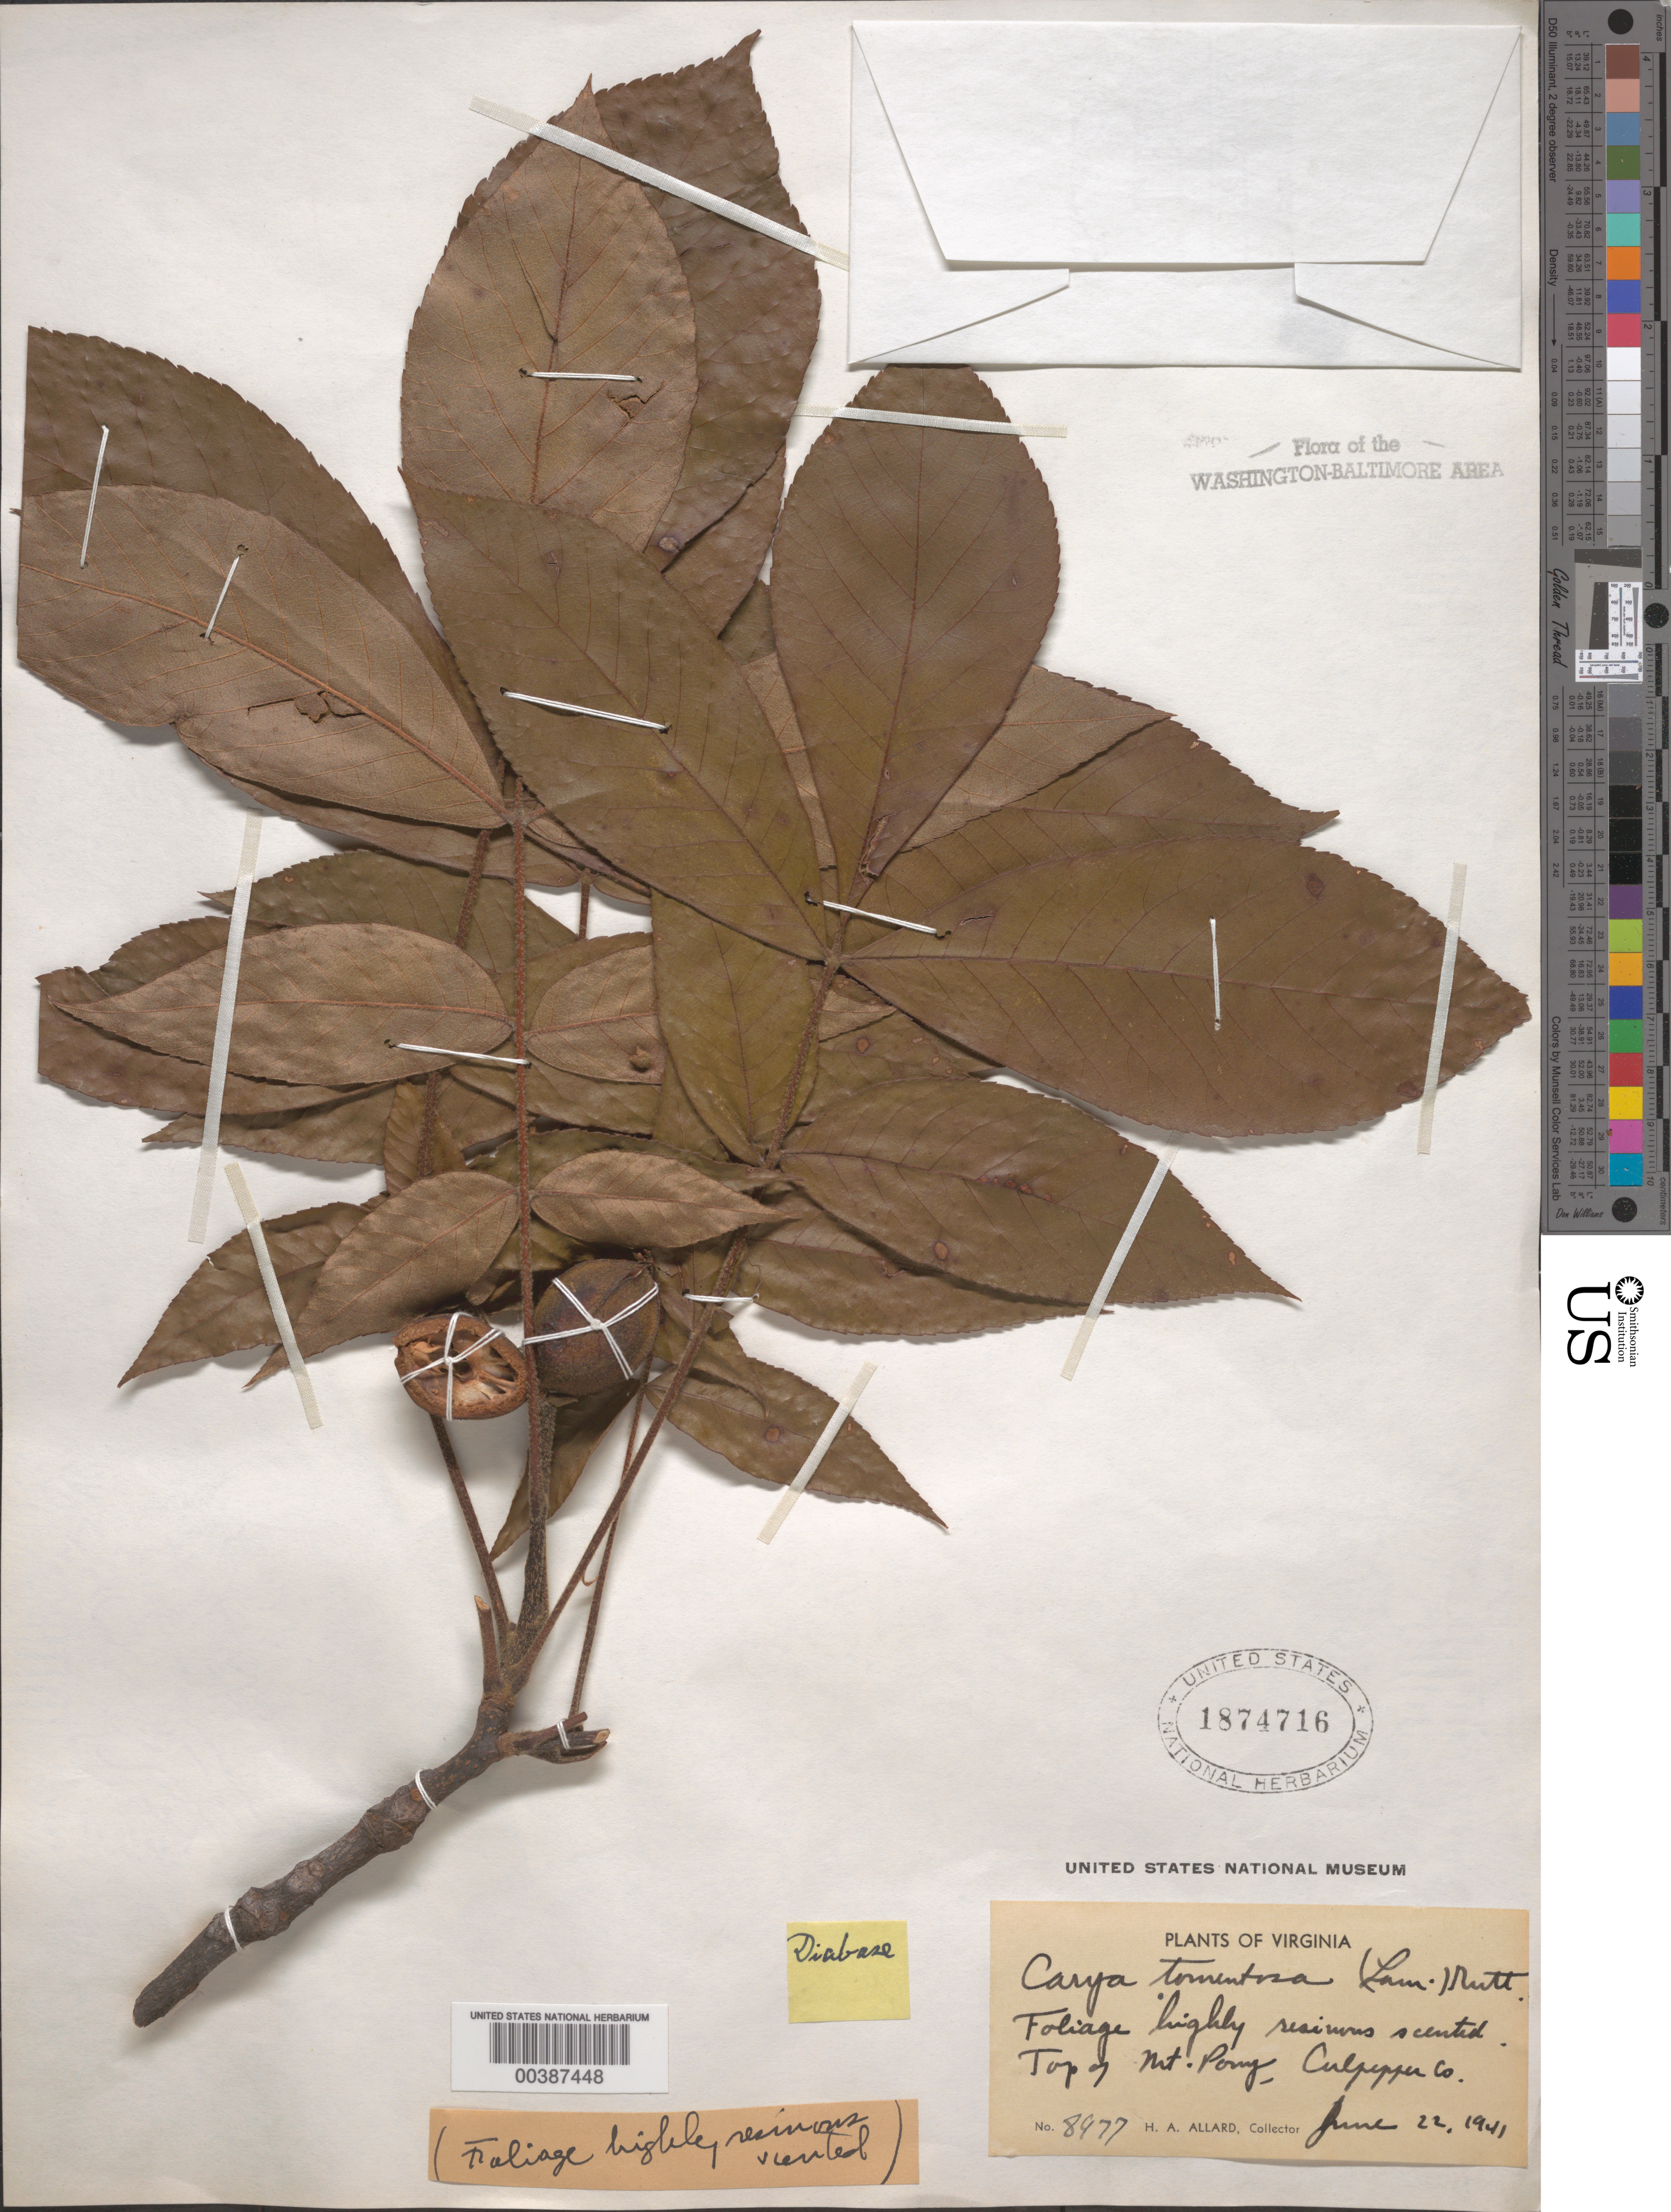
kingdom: Plantae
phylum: Tracheophyta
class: Magnoliopsida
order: Fagales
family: Juglandaceae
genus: Carya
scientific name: Carya tomentosa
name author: (Lam.) Nutt.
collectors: H. A. Allard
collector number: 8977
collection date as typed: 22 Jun 1941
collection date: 1941-06-22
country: United States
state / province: Virginia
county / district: Culpeper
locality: Mount Pony Summit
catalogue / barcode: US 1874716